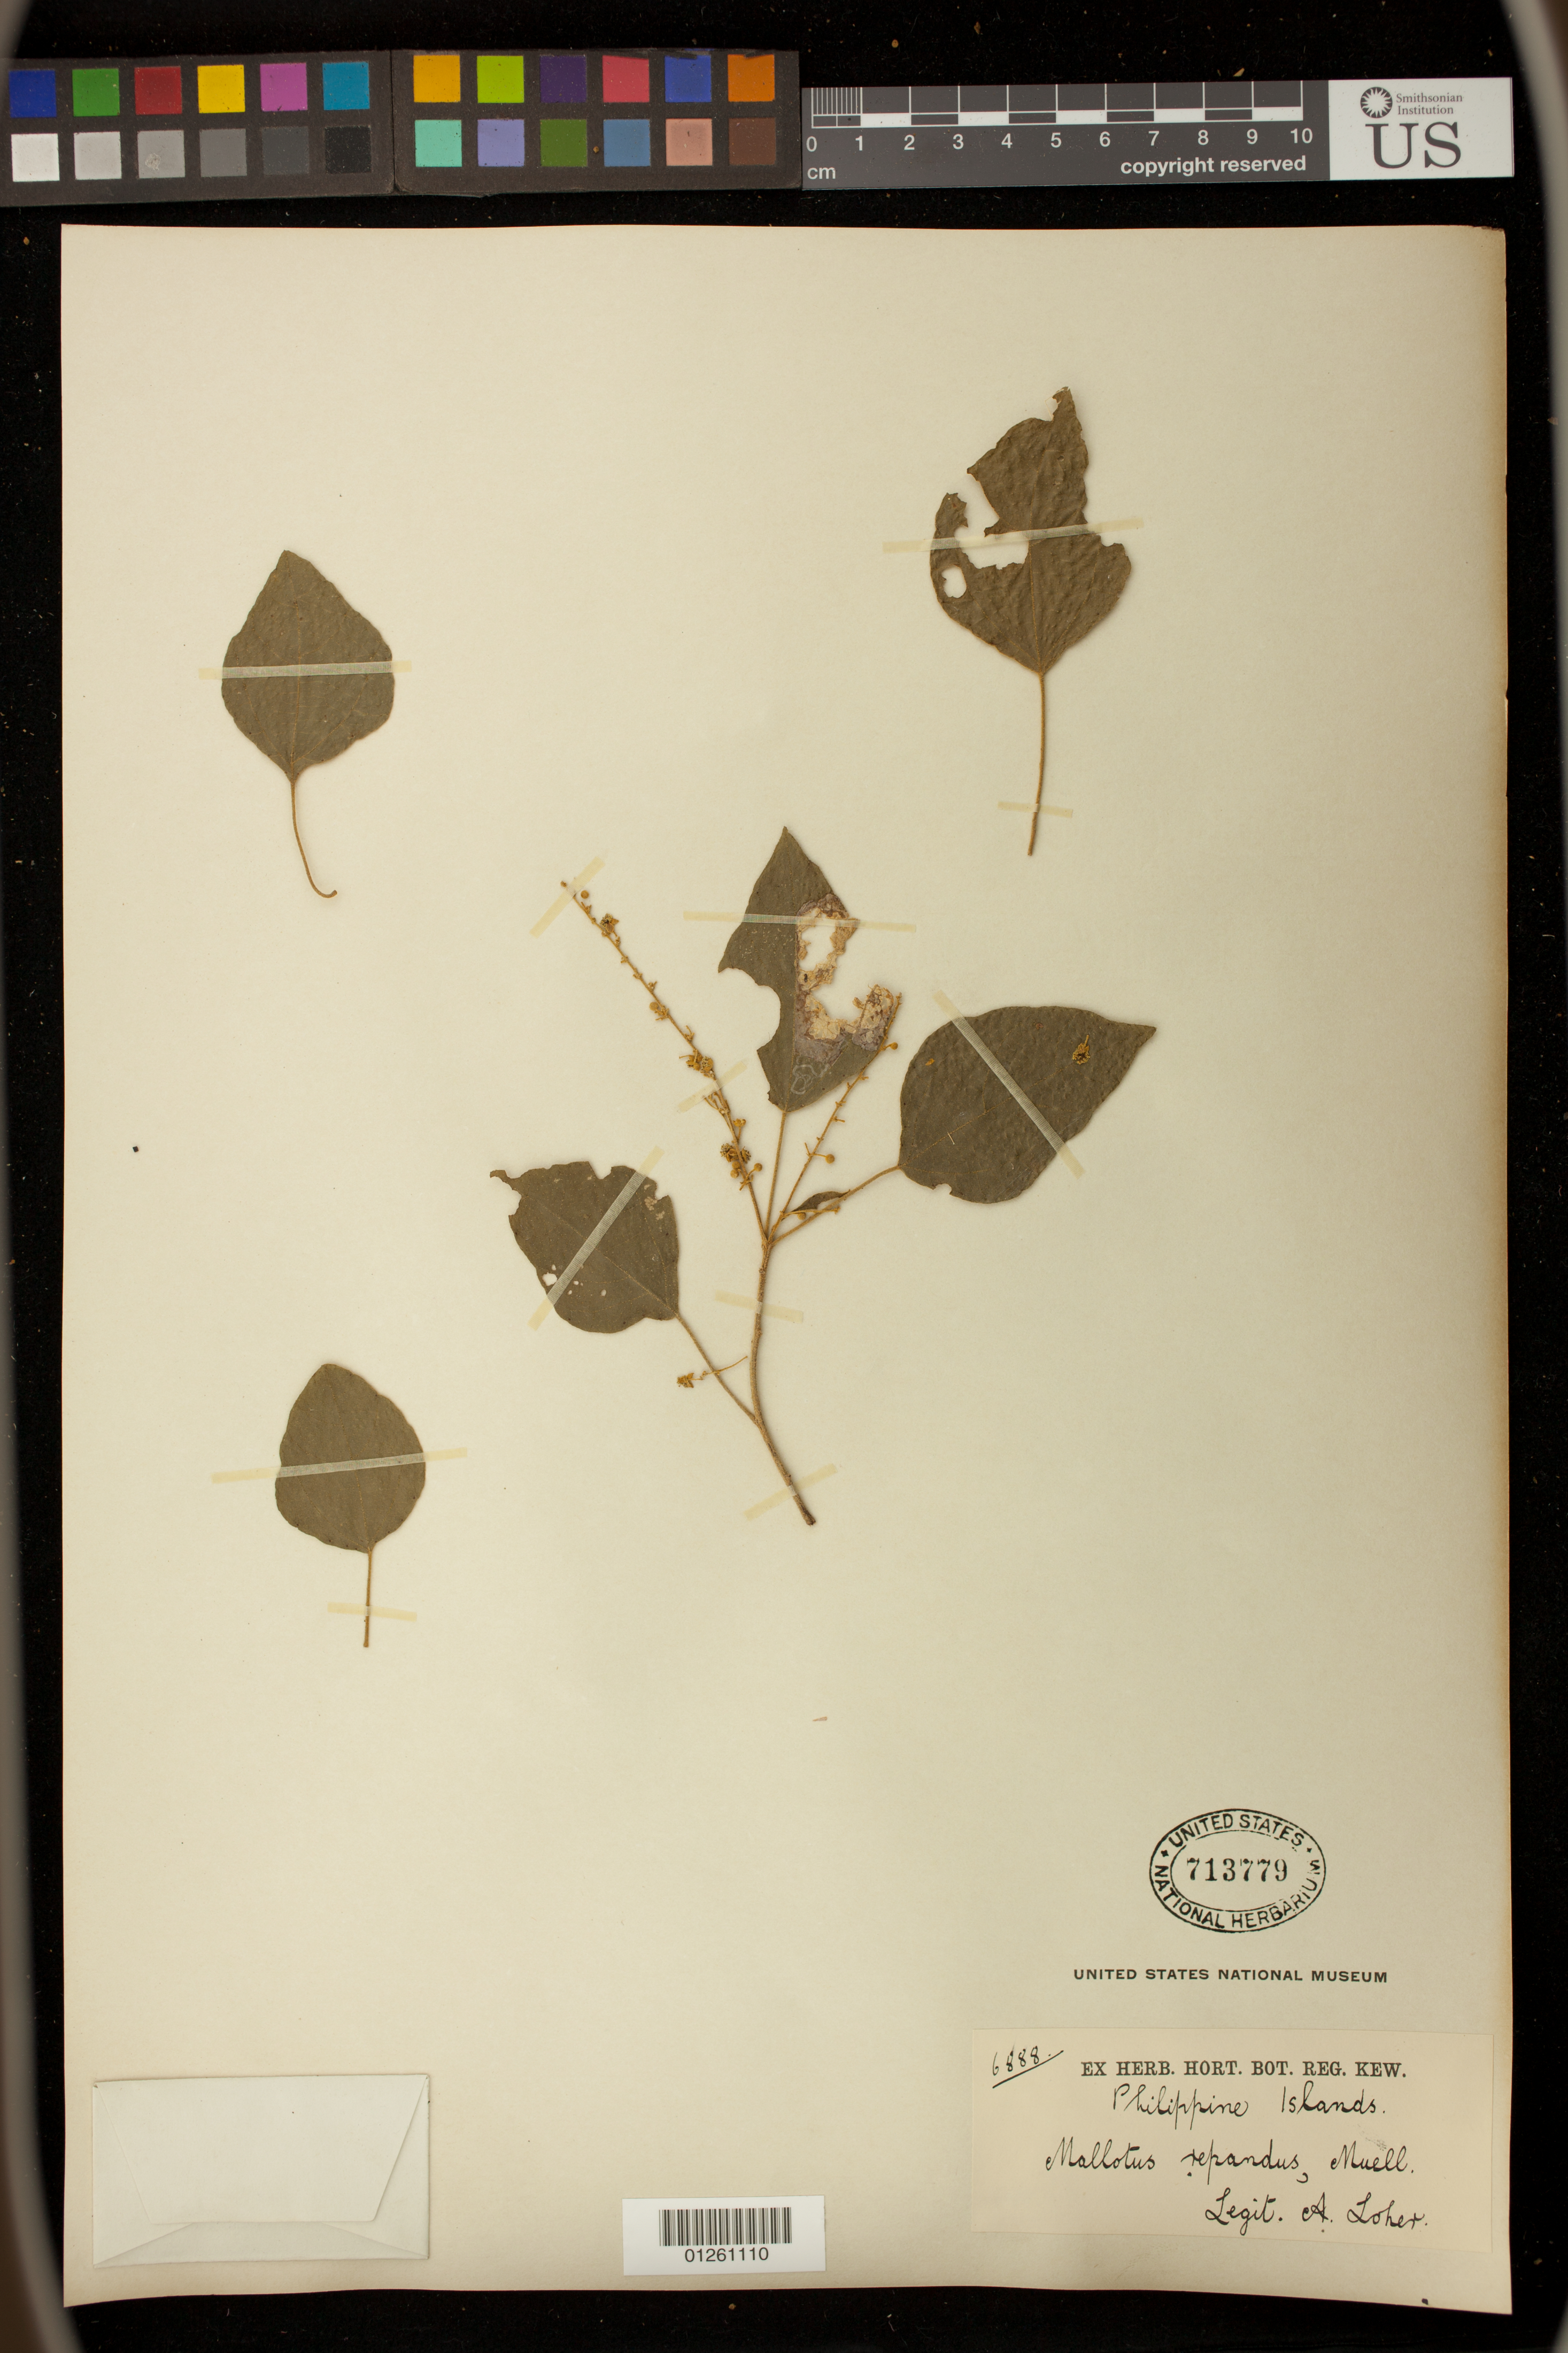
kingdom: Plantae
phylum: Tracheophyta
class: Magnoliopsida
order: Malpighiales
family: Euphorbiaceae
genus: Mallotus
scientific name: Mallotus repandus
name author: (Rottler) Müll. Arg.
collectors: A. Loher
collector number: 6888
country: Philippines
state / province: Central Luzon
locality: Mariveles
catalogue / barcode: US 713779